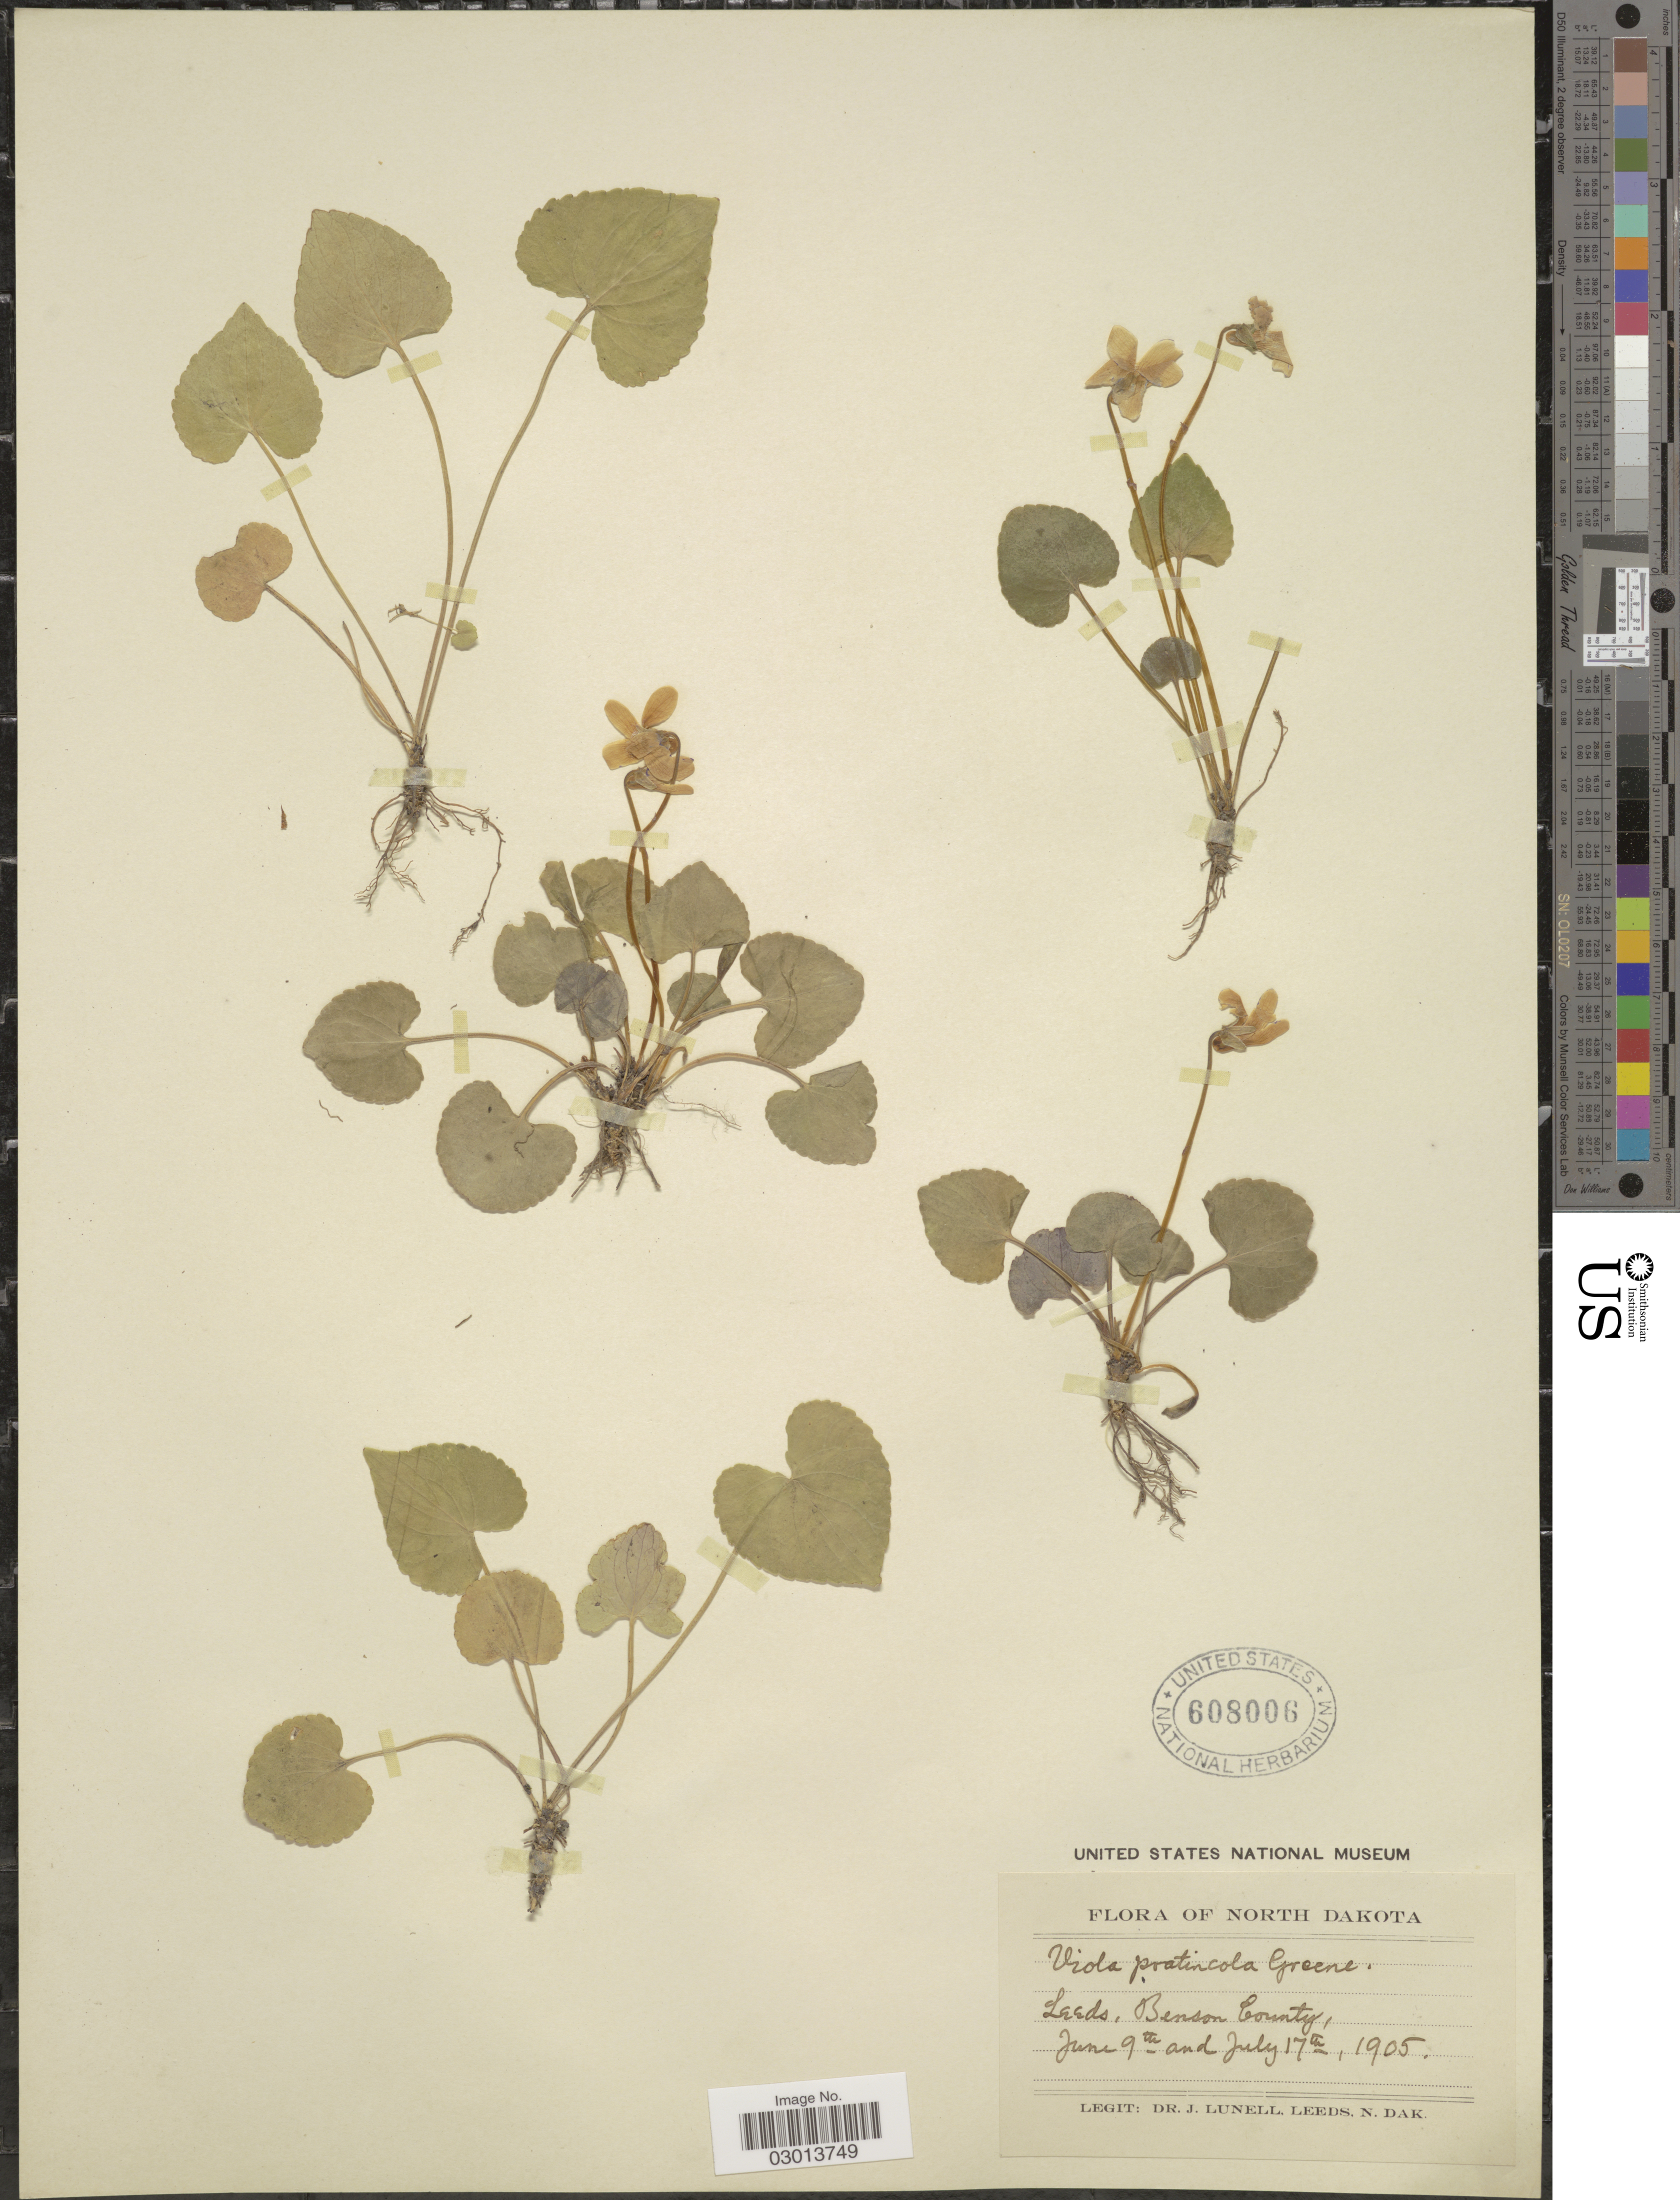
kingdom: Plantae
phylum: Tracheophyta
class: Magnoliopsida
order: Malpighiales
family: Violaceae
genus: Viola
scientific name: Viola pratincola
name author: Greene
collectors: J. Lunell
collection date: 1905-06-09/1905-07-17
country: United States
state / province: North Dakota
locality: Leeds, Benson County.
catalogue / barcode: US 608006